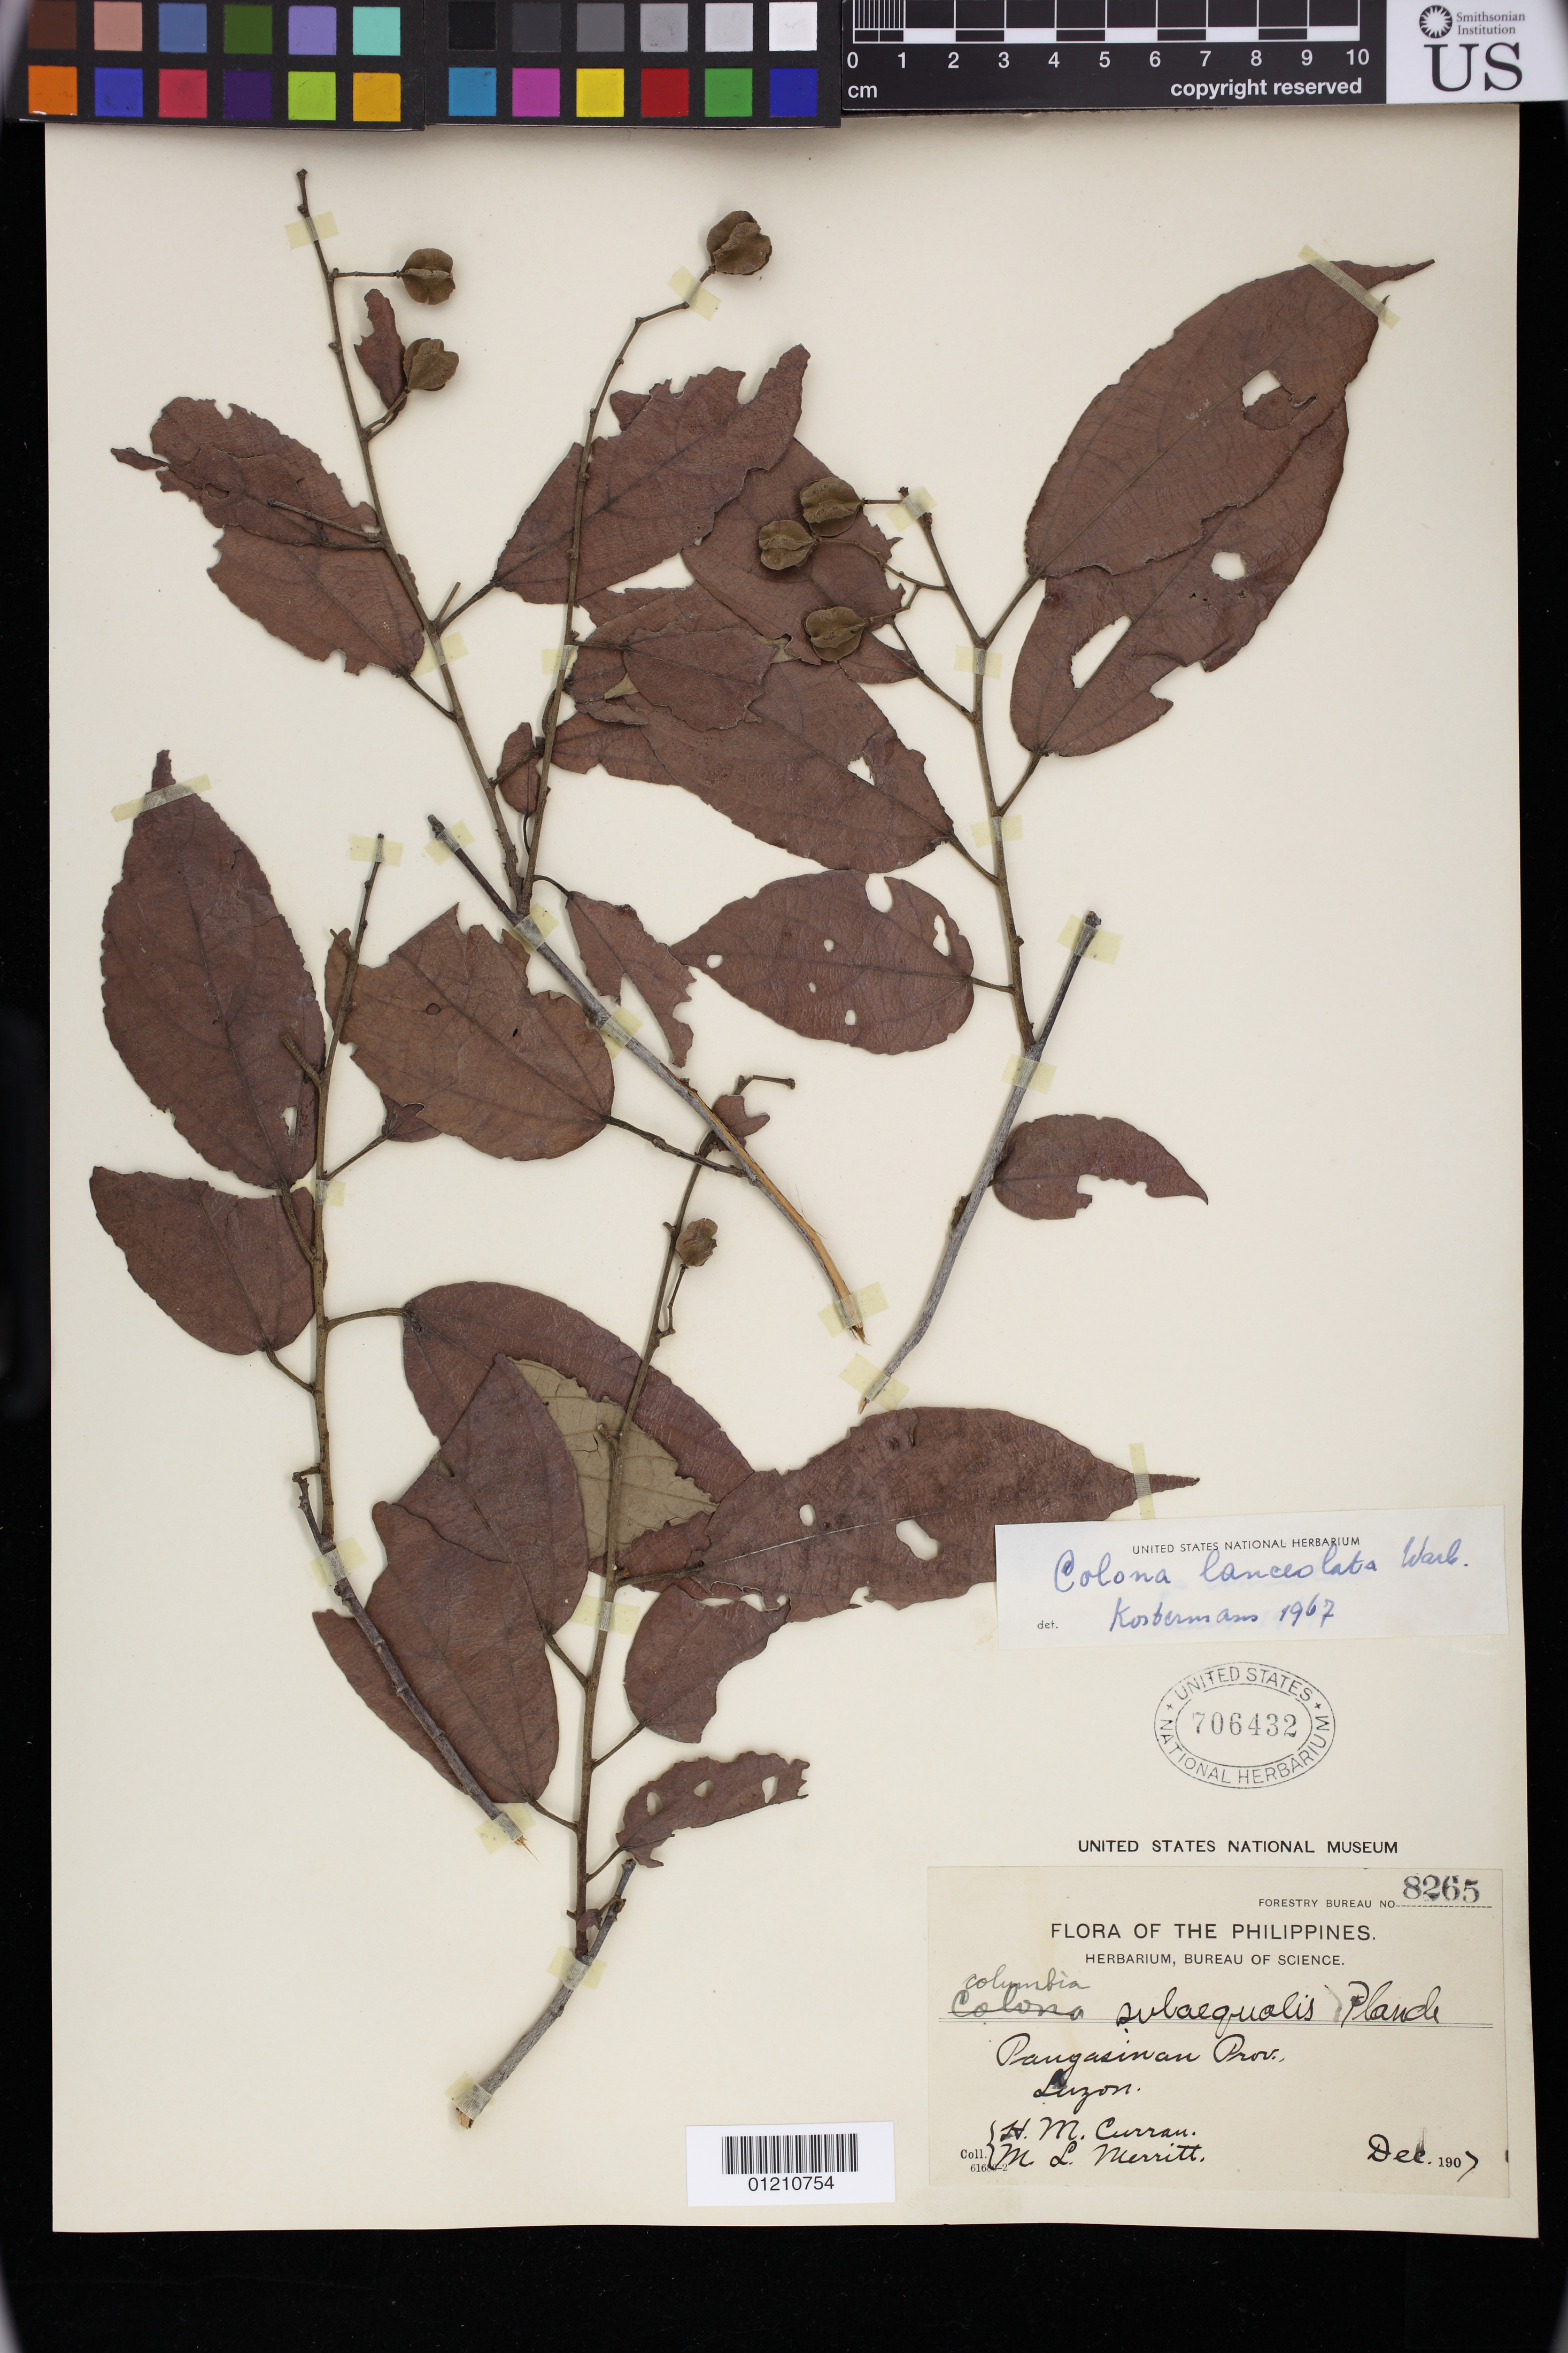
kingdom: Plantae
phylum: Tracheophyta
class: Magnoliopsida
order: Malvales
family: Malvaceae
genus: Colona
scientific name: Colona lanceolata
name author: (Warb.) Burret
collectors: H. M. Curran & M. L. Merritt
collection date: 1907-12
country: Philippines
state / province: Ilocos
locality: Pangasinan Province, Luzon.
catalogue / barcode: US 706432